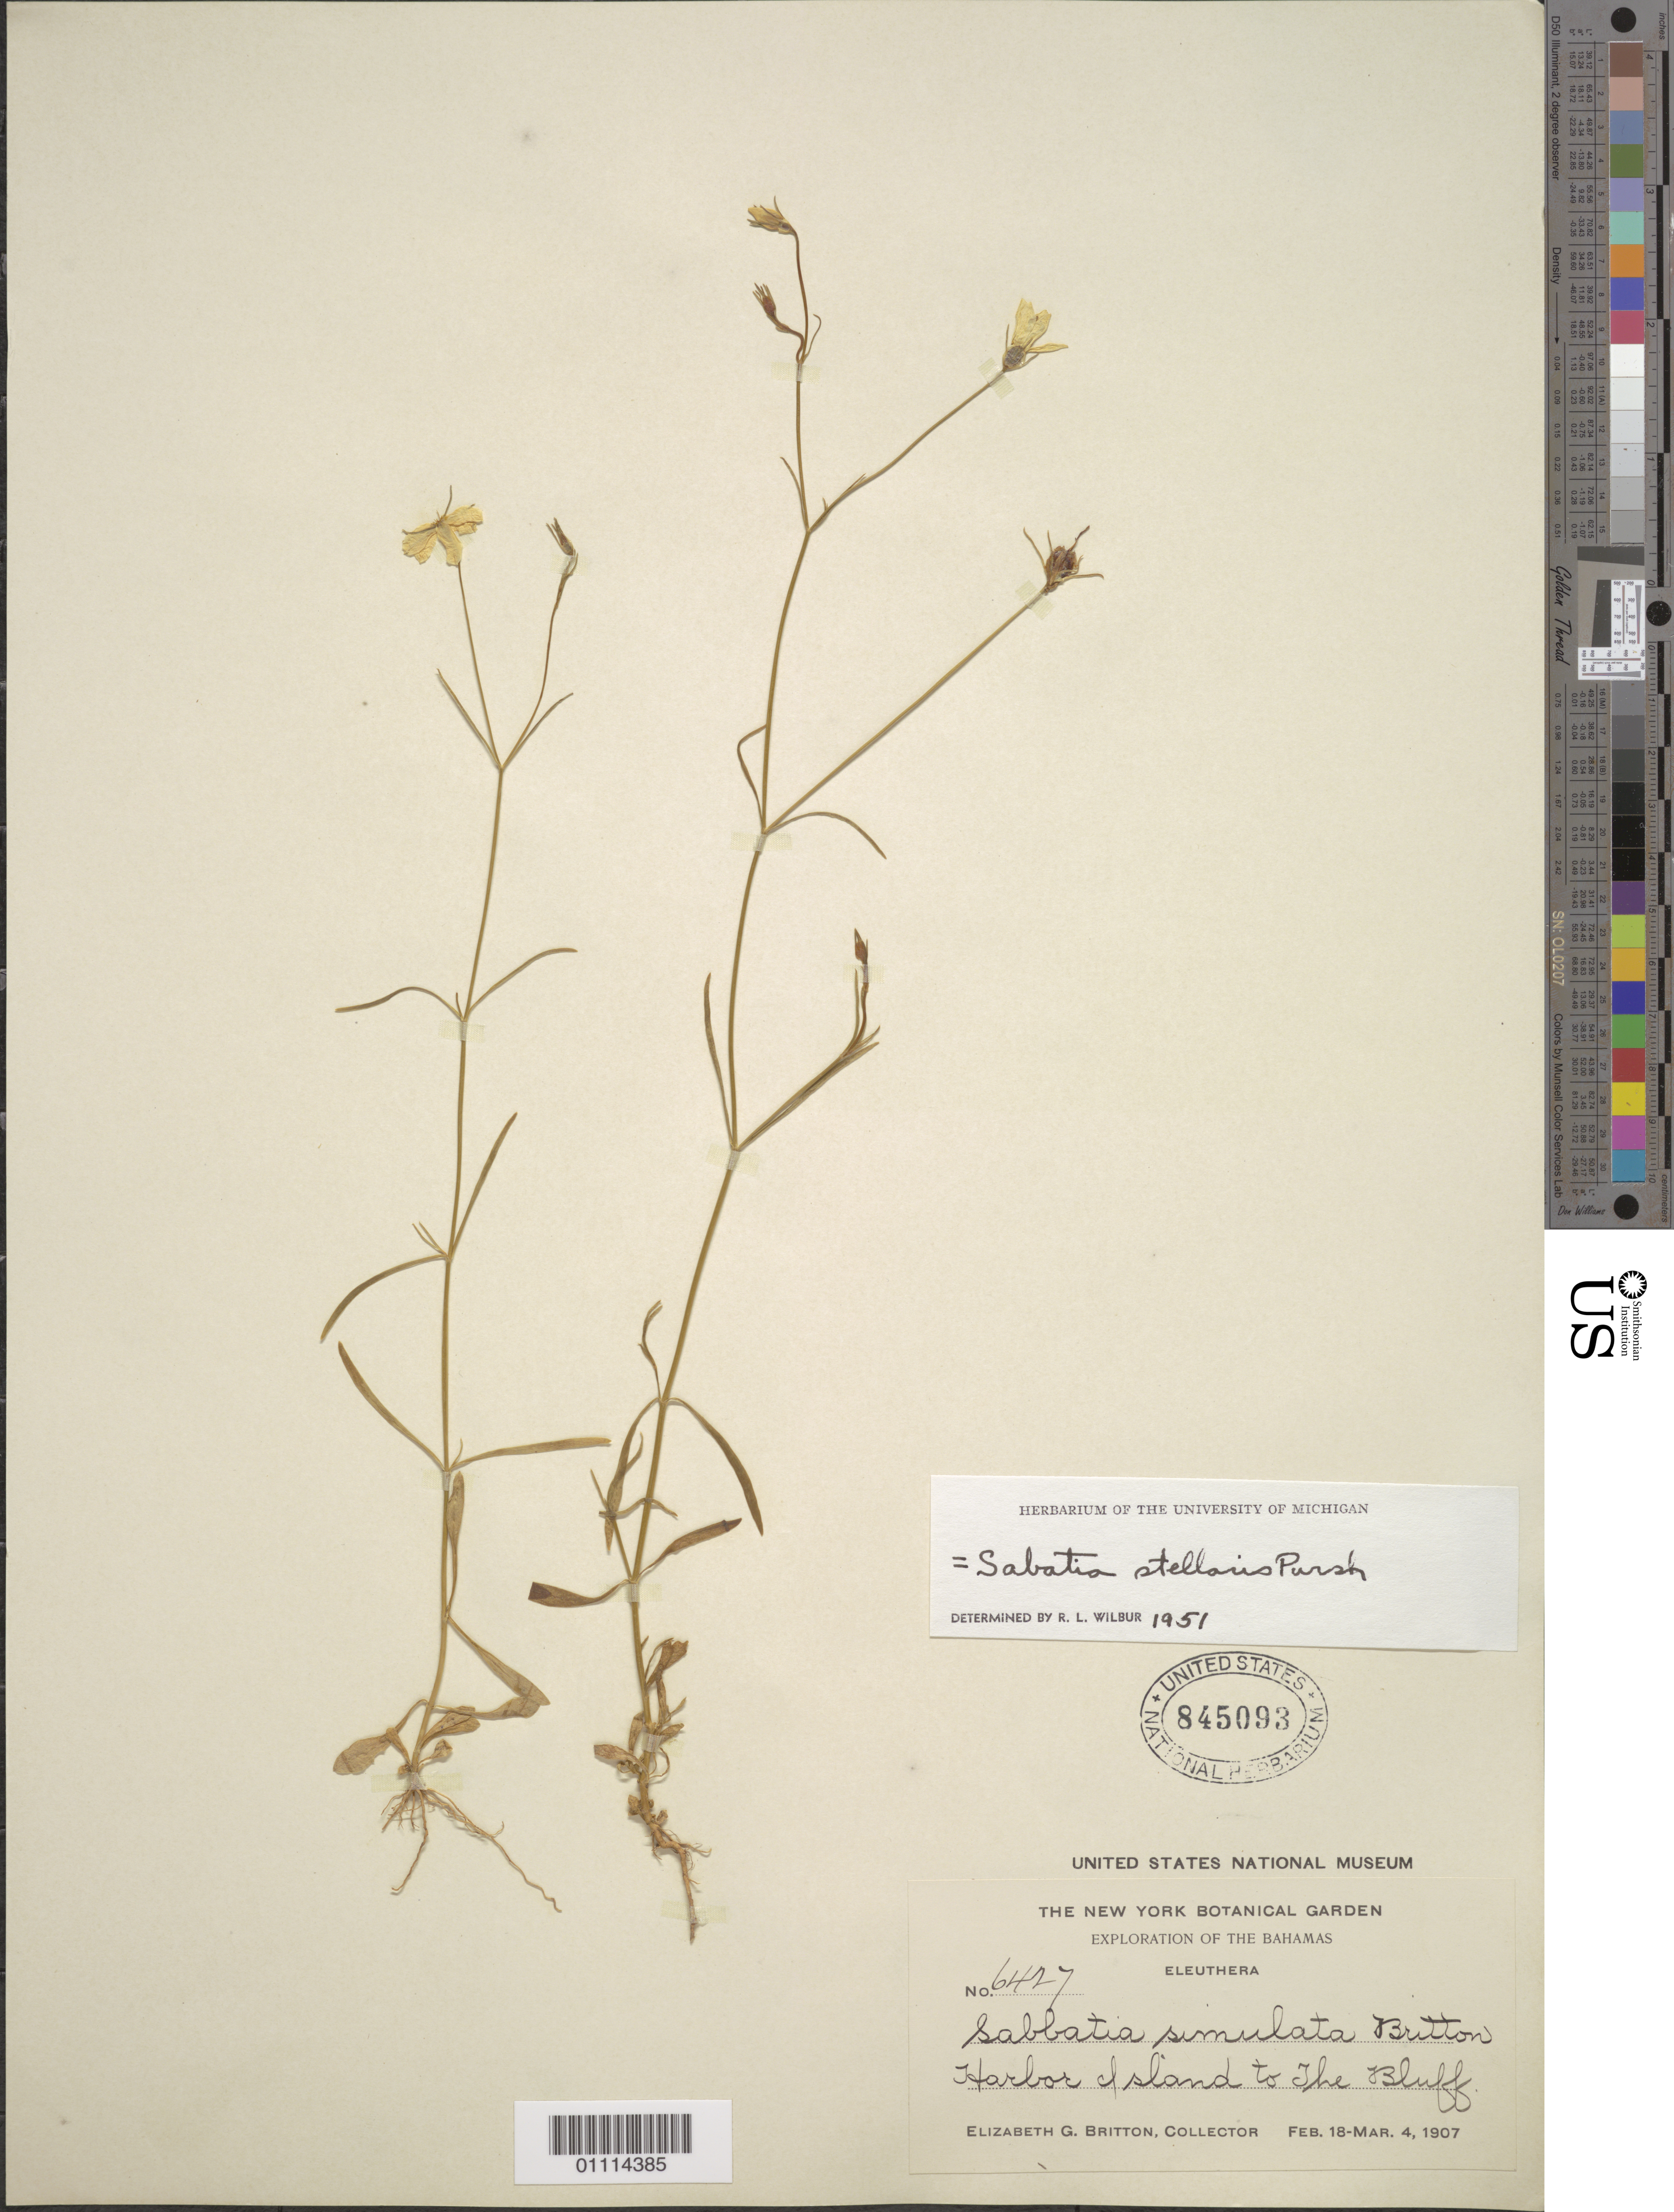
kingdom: Plantae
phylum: Tracheophyta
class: Magnoliopsida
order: Gentianales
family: Gentianaceae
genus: Sabatia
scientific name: Sabatia stellaris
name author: Pursh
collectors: E. G. Britton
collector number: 6427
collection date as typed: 18 Feb 1907 to 04 Mar 1907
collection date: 1907-02-18/1907-03-04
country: Bahamas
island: Harbour I.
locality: Eleuthera: Harbor Island to The Bluff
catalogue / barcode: US 845093